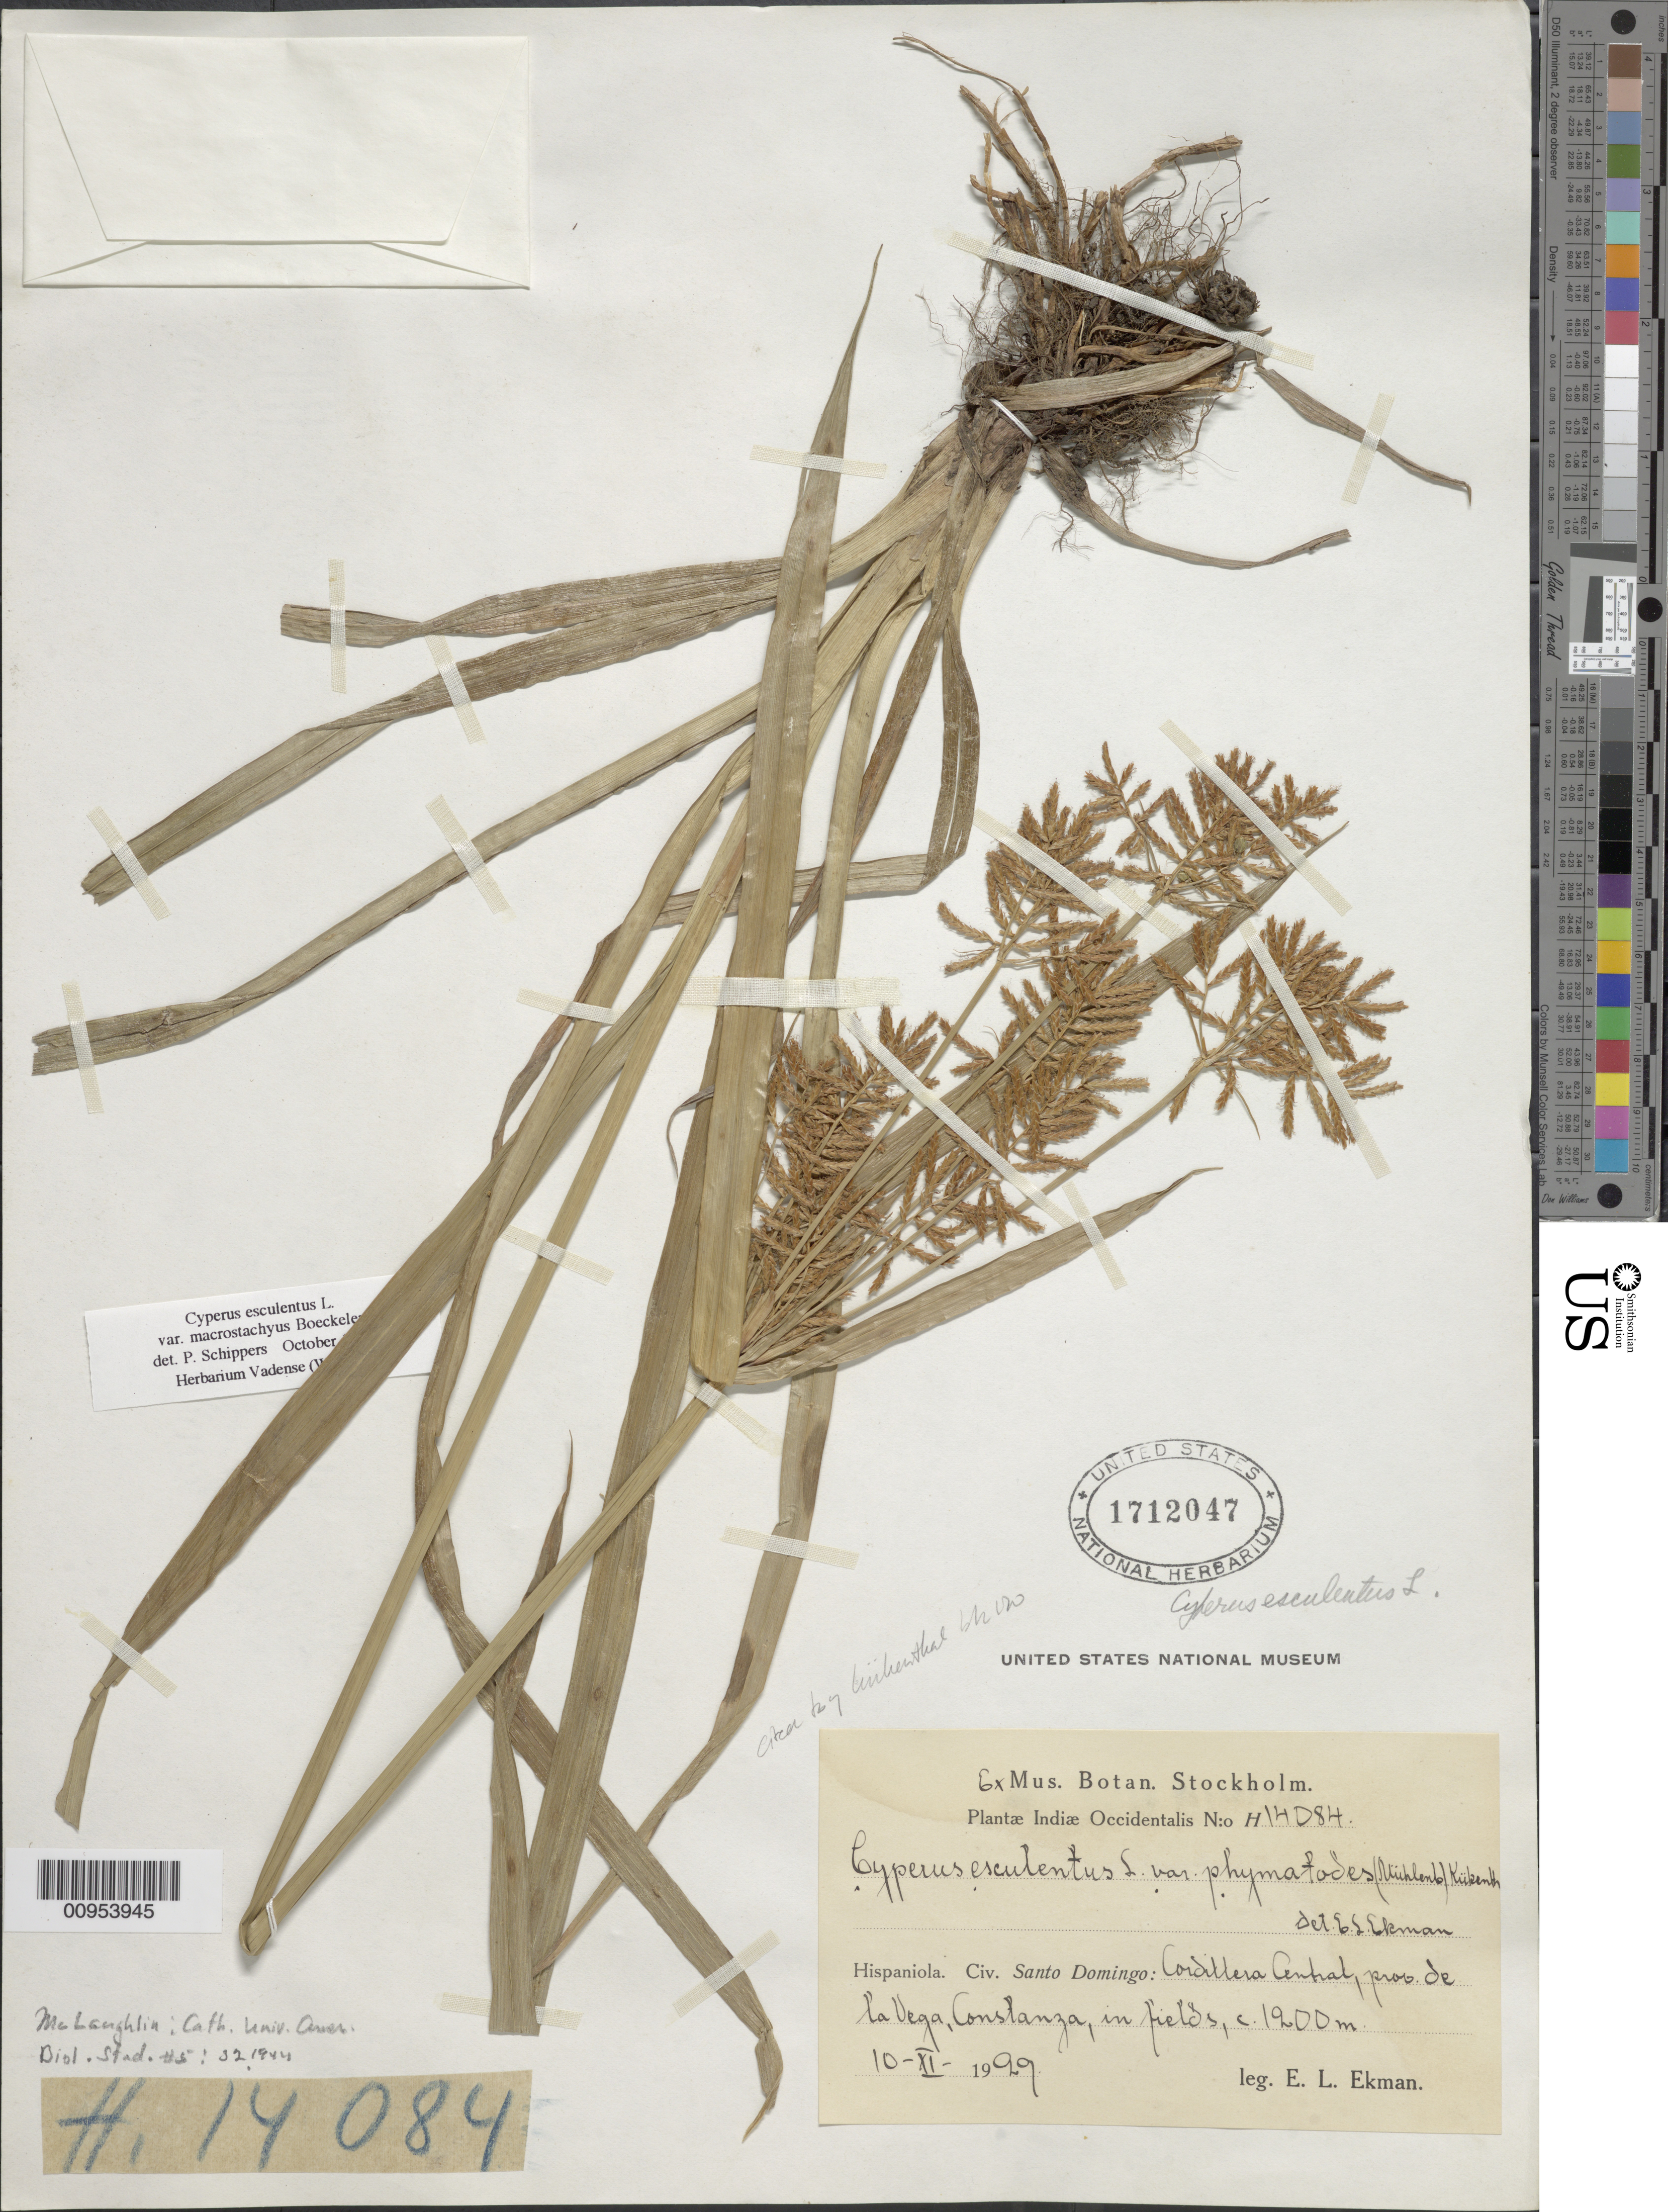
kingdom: Plantae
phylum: Tracheophyta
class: Liliopsida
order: Poales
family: Cyperaceae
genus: Cyperus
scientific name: Cyperus esculentus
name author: L.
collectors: E. L. Ekman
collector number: H 14084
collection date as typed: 10 Nov 1929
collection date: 1929-11-10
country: Dominican Republic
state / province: La Vega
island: Hispaniola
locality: Cordillera Central, Constanza, fields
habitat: Fields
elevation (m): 1200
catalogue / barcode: US 1712047